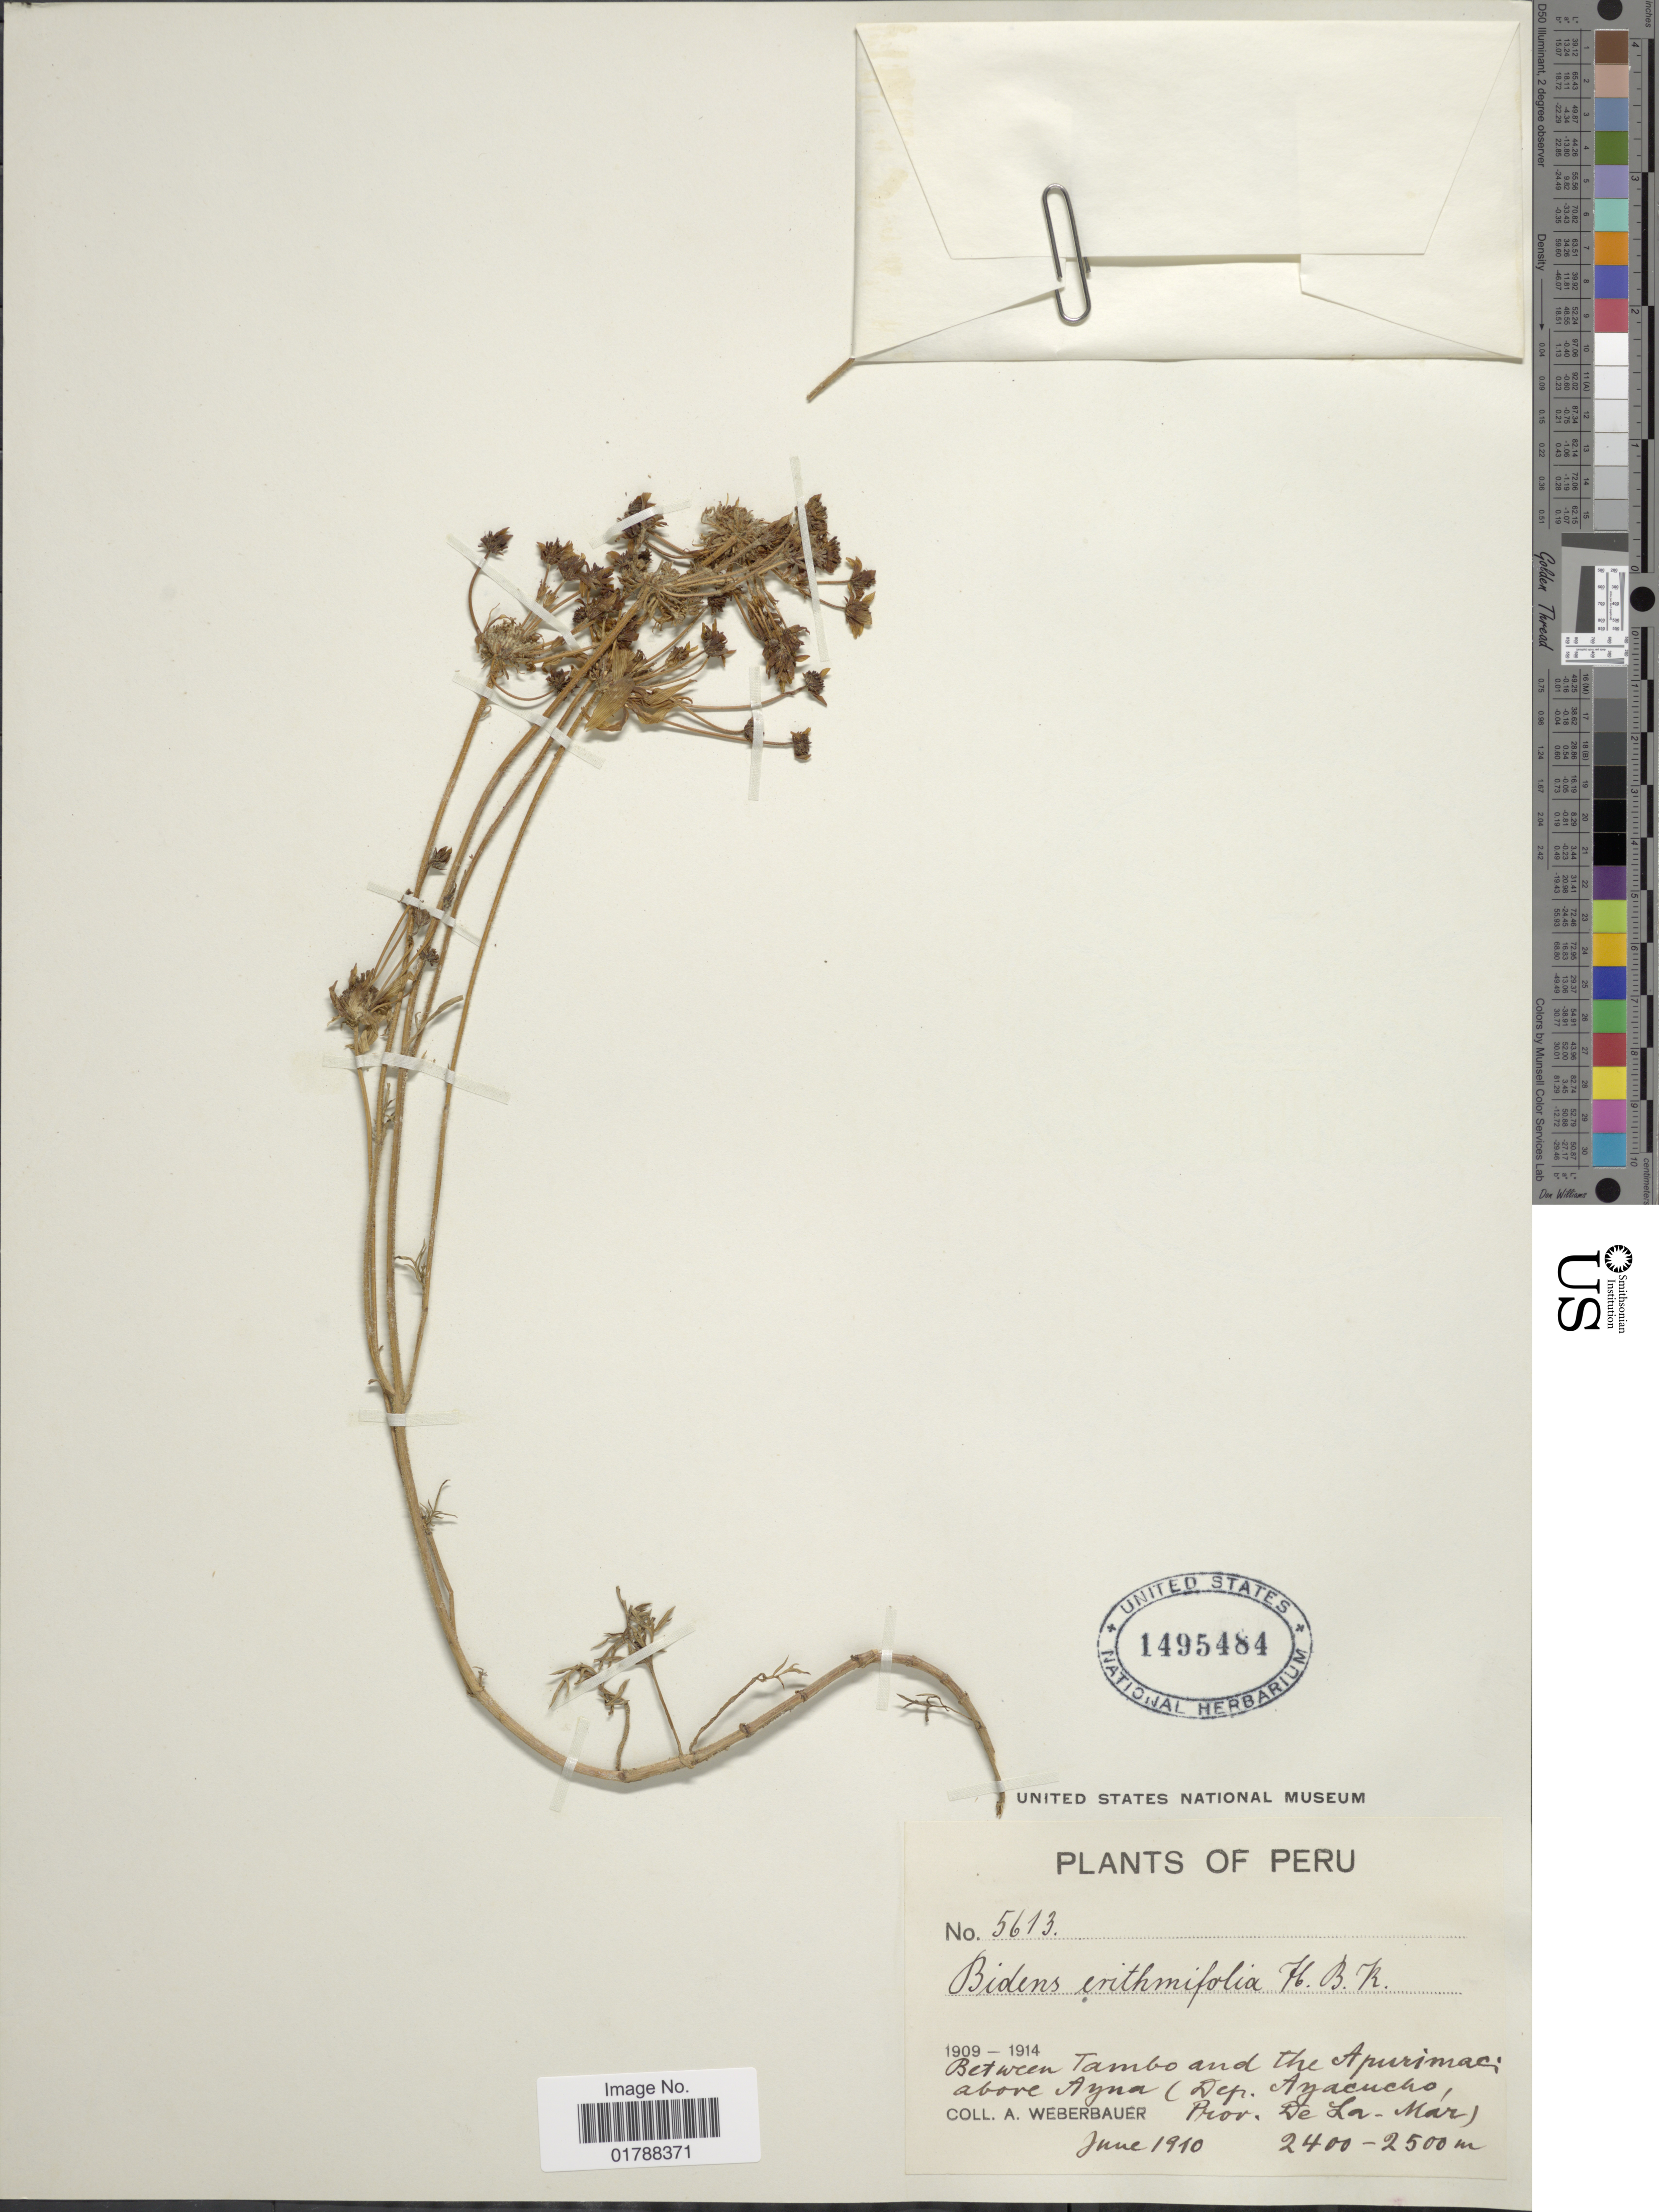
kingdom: Plantae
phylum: Tracheophyta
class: Magnoliopsida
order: Asterales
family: Asteraceae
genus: Bidens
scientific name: Bidens crithmifolia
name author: Kunth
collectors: A. Weberbauer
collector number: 5613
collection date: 1910-06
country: Peru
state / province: Ayacucho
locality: Between Tambo and the Apurimac; above Ayna (Prov. De La - Mar)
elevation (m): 2400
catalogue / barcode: US 1495484